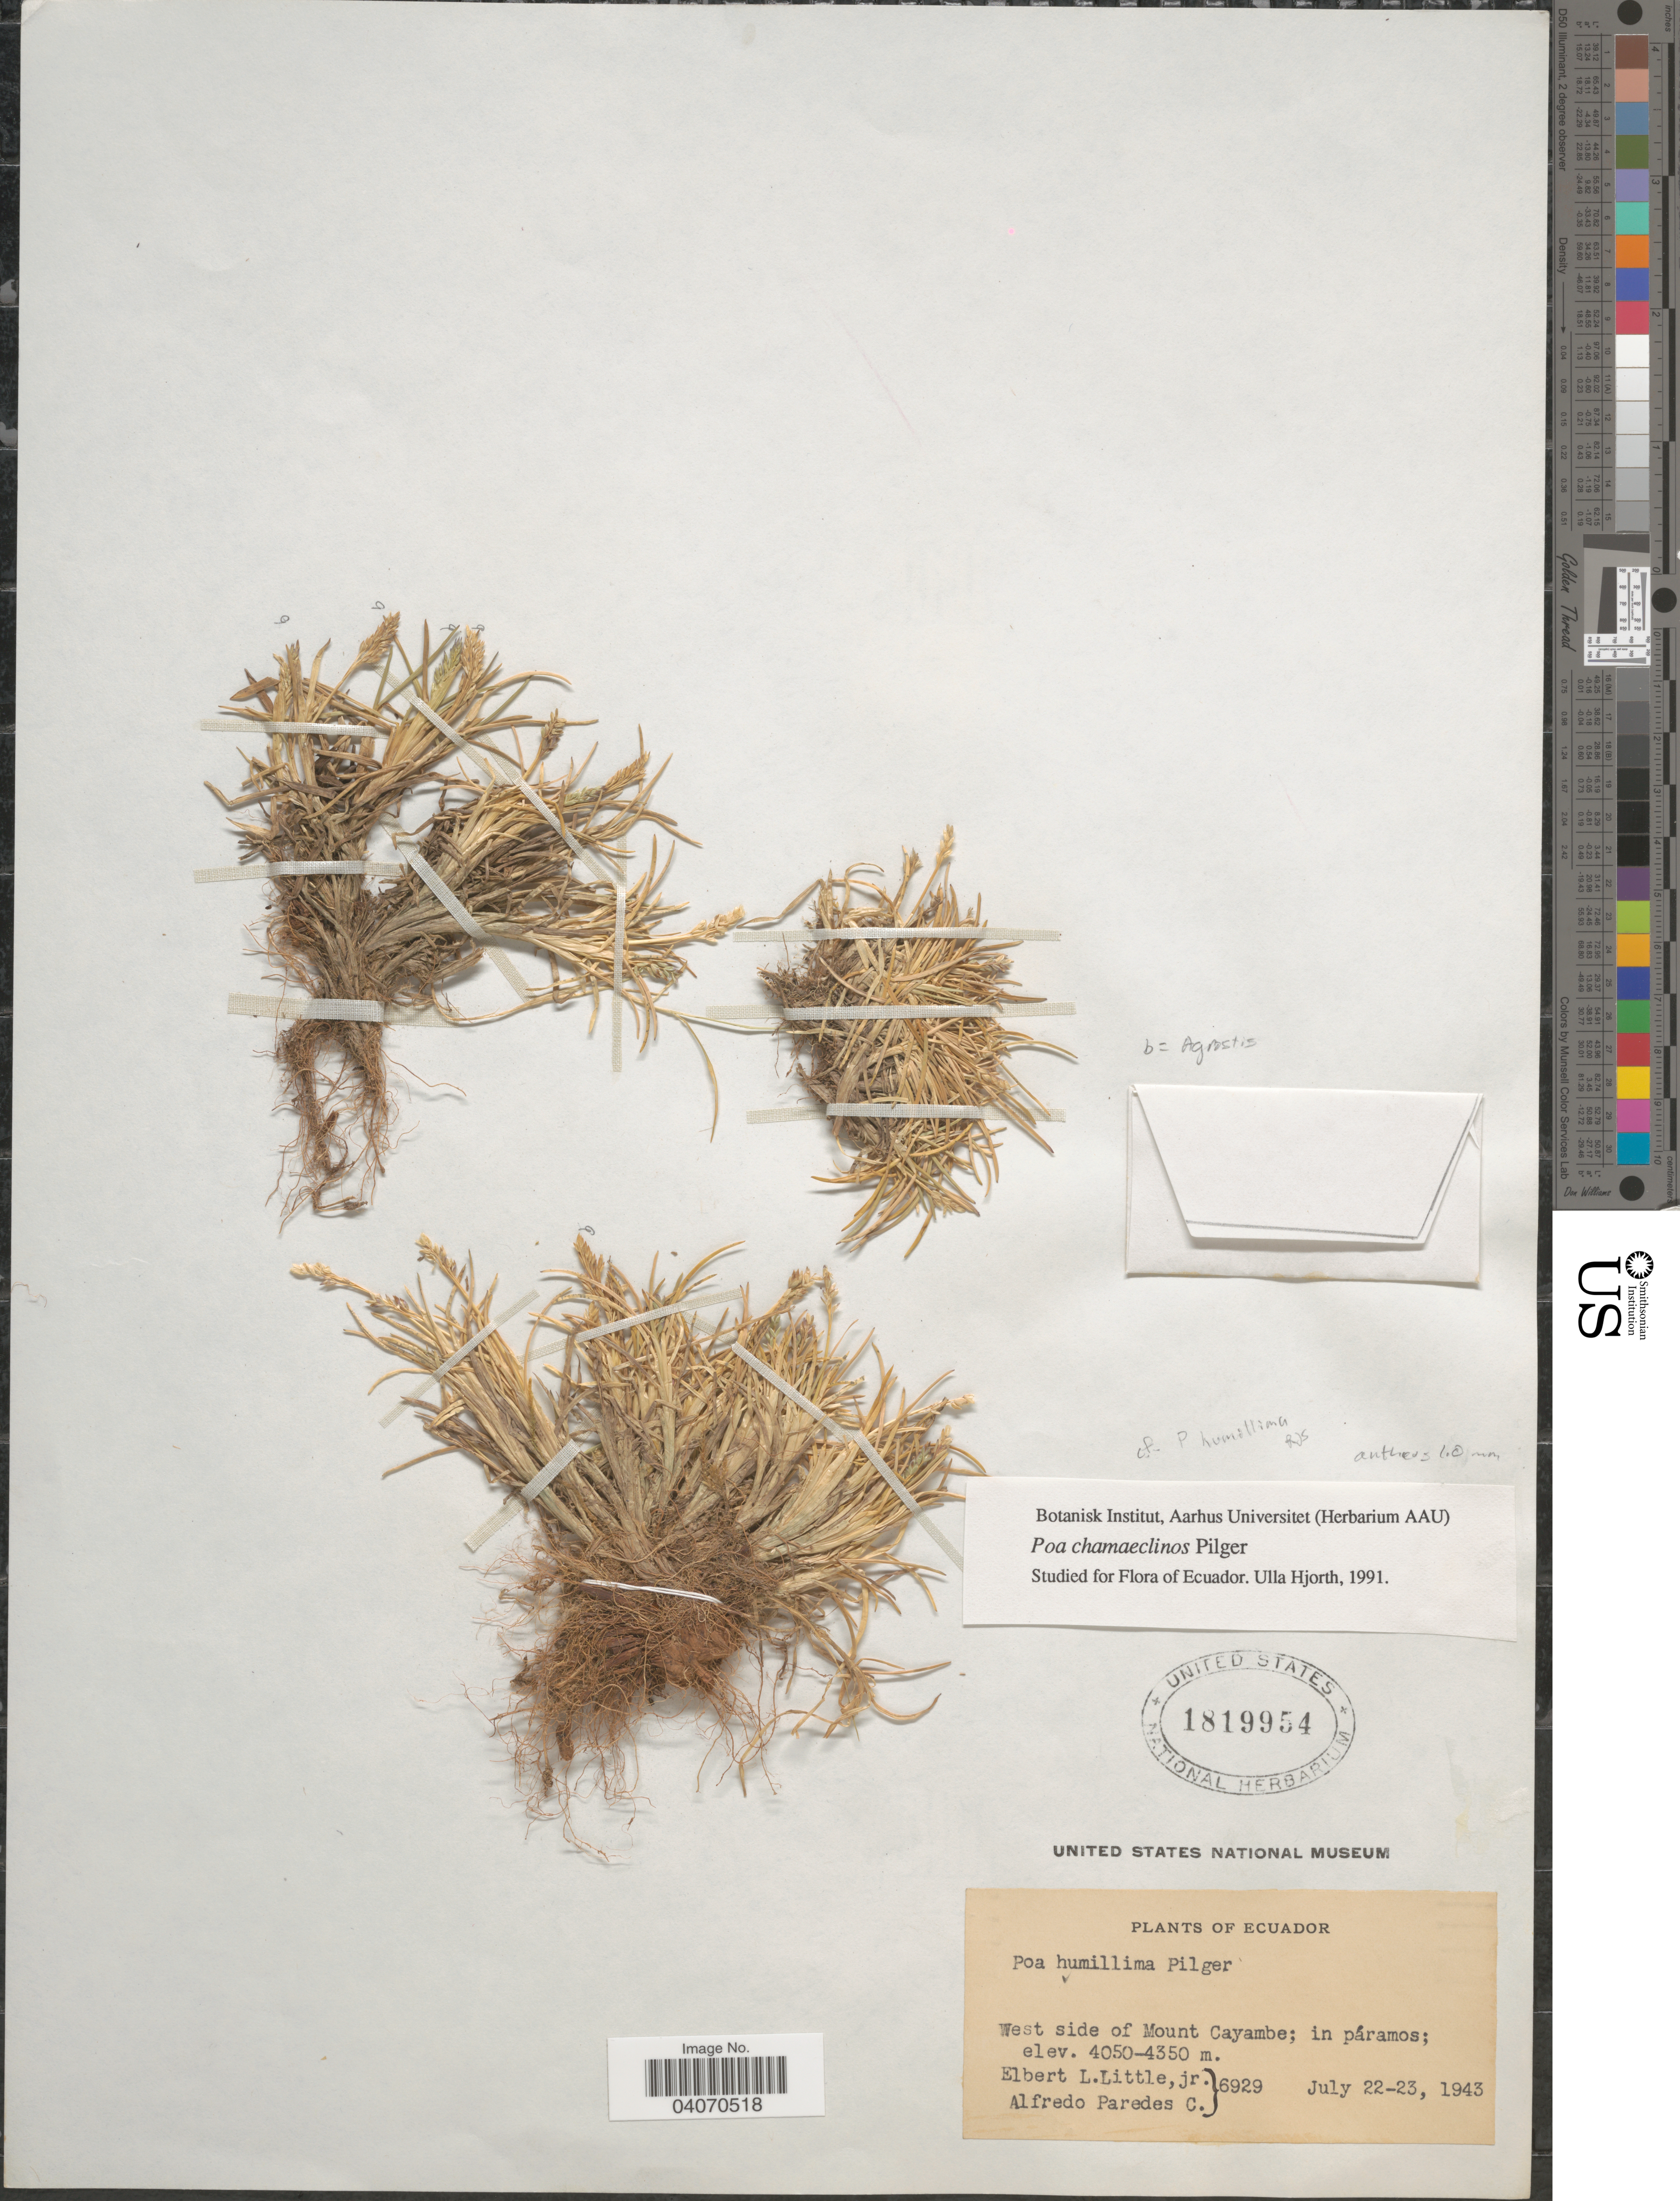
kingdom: Plantae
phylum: Tracheophyta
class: Liliopsida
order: Poales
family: Poaceae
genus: Poa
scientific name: Poa chamaeclinos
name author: Pilg.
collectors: E. L. Little & A. Paredes C.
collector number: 6929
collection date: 1943-07-22/1943-07-23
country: Ecuador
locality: West side of Mount Cayambe.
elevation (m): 4050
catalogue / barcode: US 1819954